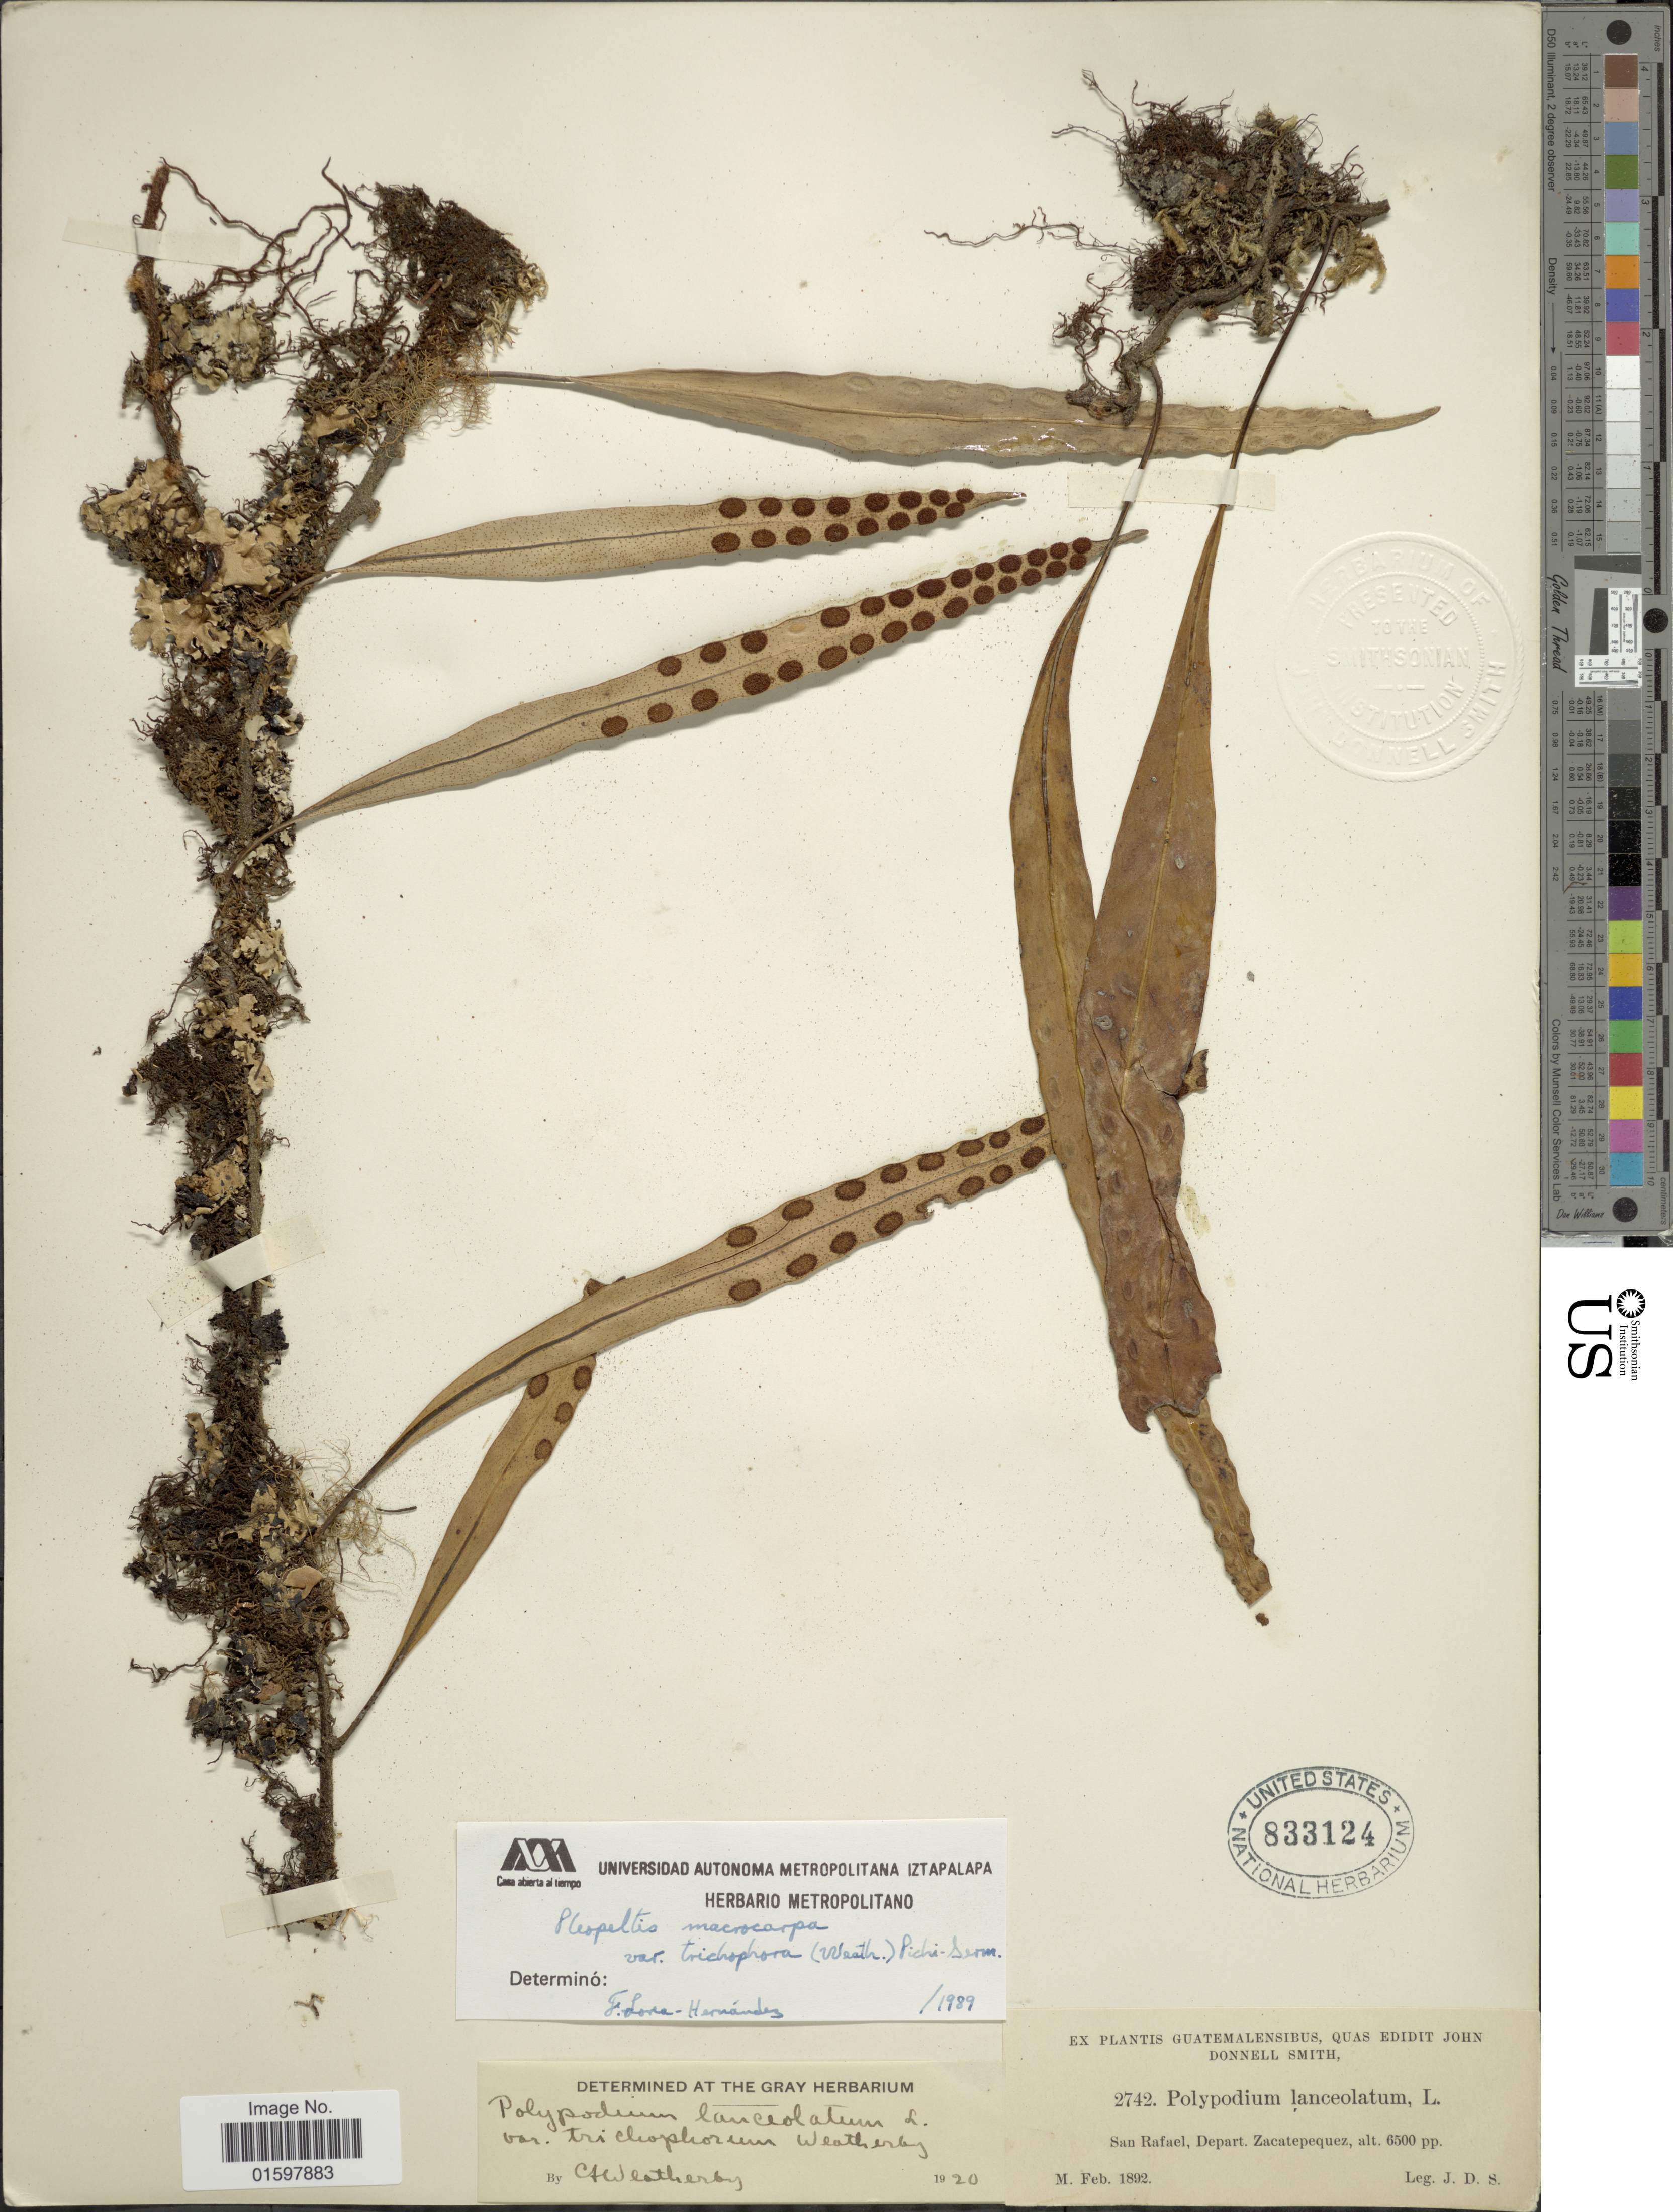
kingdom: Plantae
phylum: Tracheophyta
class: Polypodiopsida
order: Polypodiales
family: Polypodiaceae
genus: Pleopeltis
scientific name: Pleopeltis mexicana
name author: (Fée) Mickel & Beitel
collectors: J. Donnell Smith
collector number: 2742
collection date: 1892-02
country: Guatemala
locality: San Rafael, Depart Zacatepequez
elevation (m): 1981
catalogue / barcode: US 833124